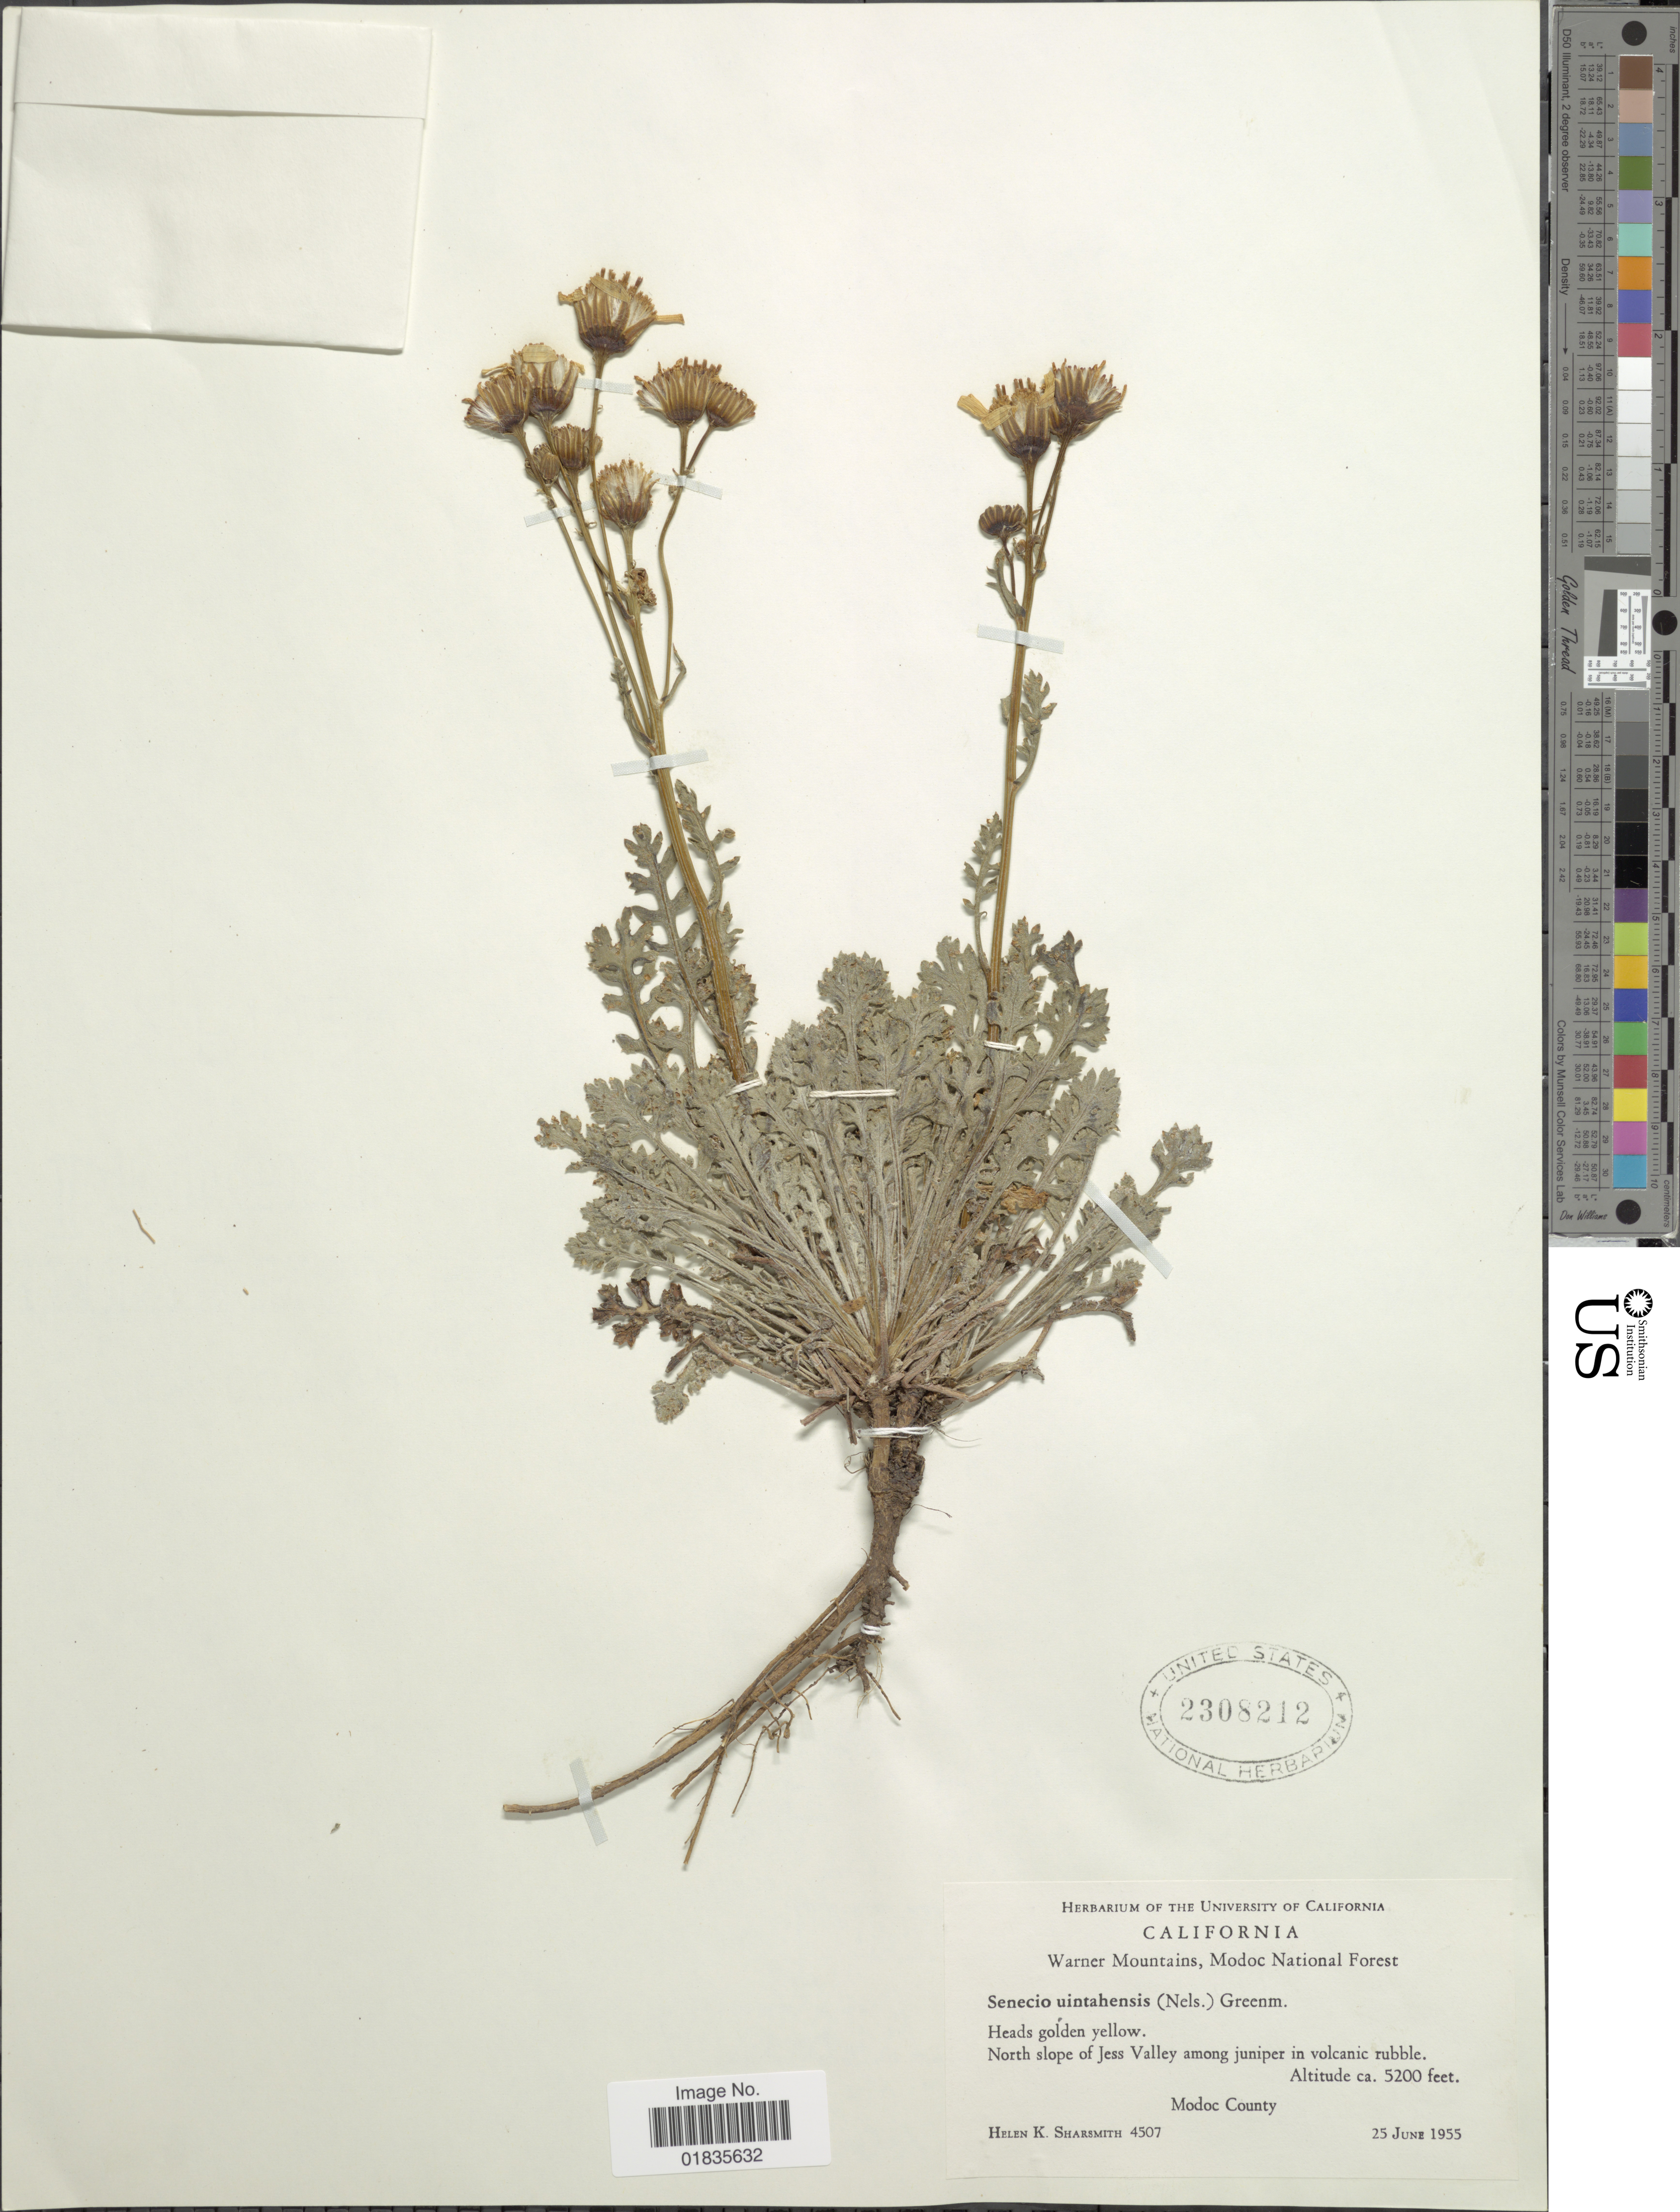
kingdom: Plantae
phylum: Tracheophyta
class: Magnoliopsida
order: Asterales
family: Asteraceae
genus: Packera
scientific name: Packera multilobata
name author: (Torr. & A. Gray) W.A. Weber & Á. Löve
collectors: H. Sharsmith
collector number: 4507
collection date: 1955-06-25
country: United States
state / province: California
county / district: Modoc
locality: Warner Mountains, Modoc National Forest, north slope of Jess Valley among juniper in volcanic rubble, Modoc County.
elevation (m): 1585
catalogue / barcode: US 2308212